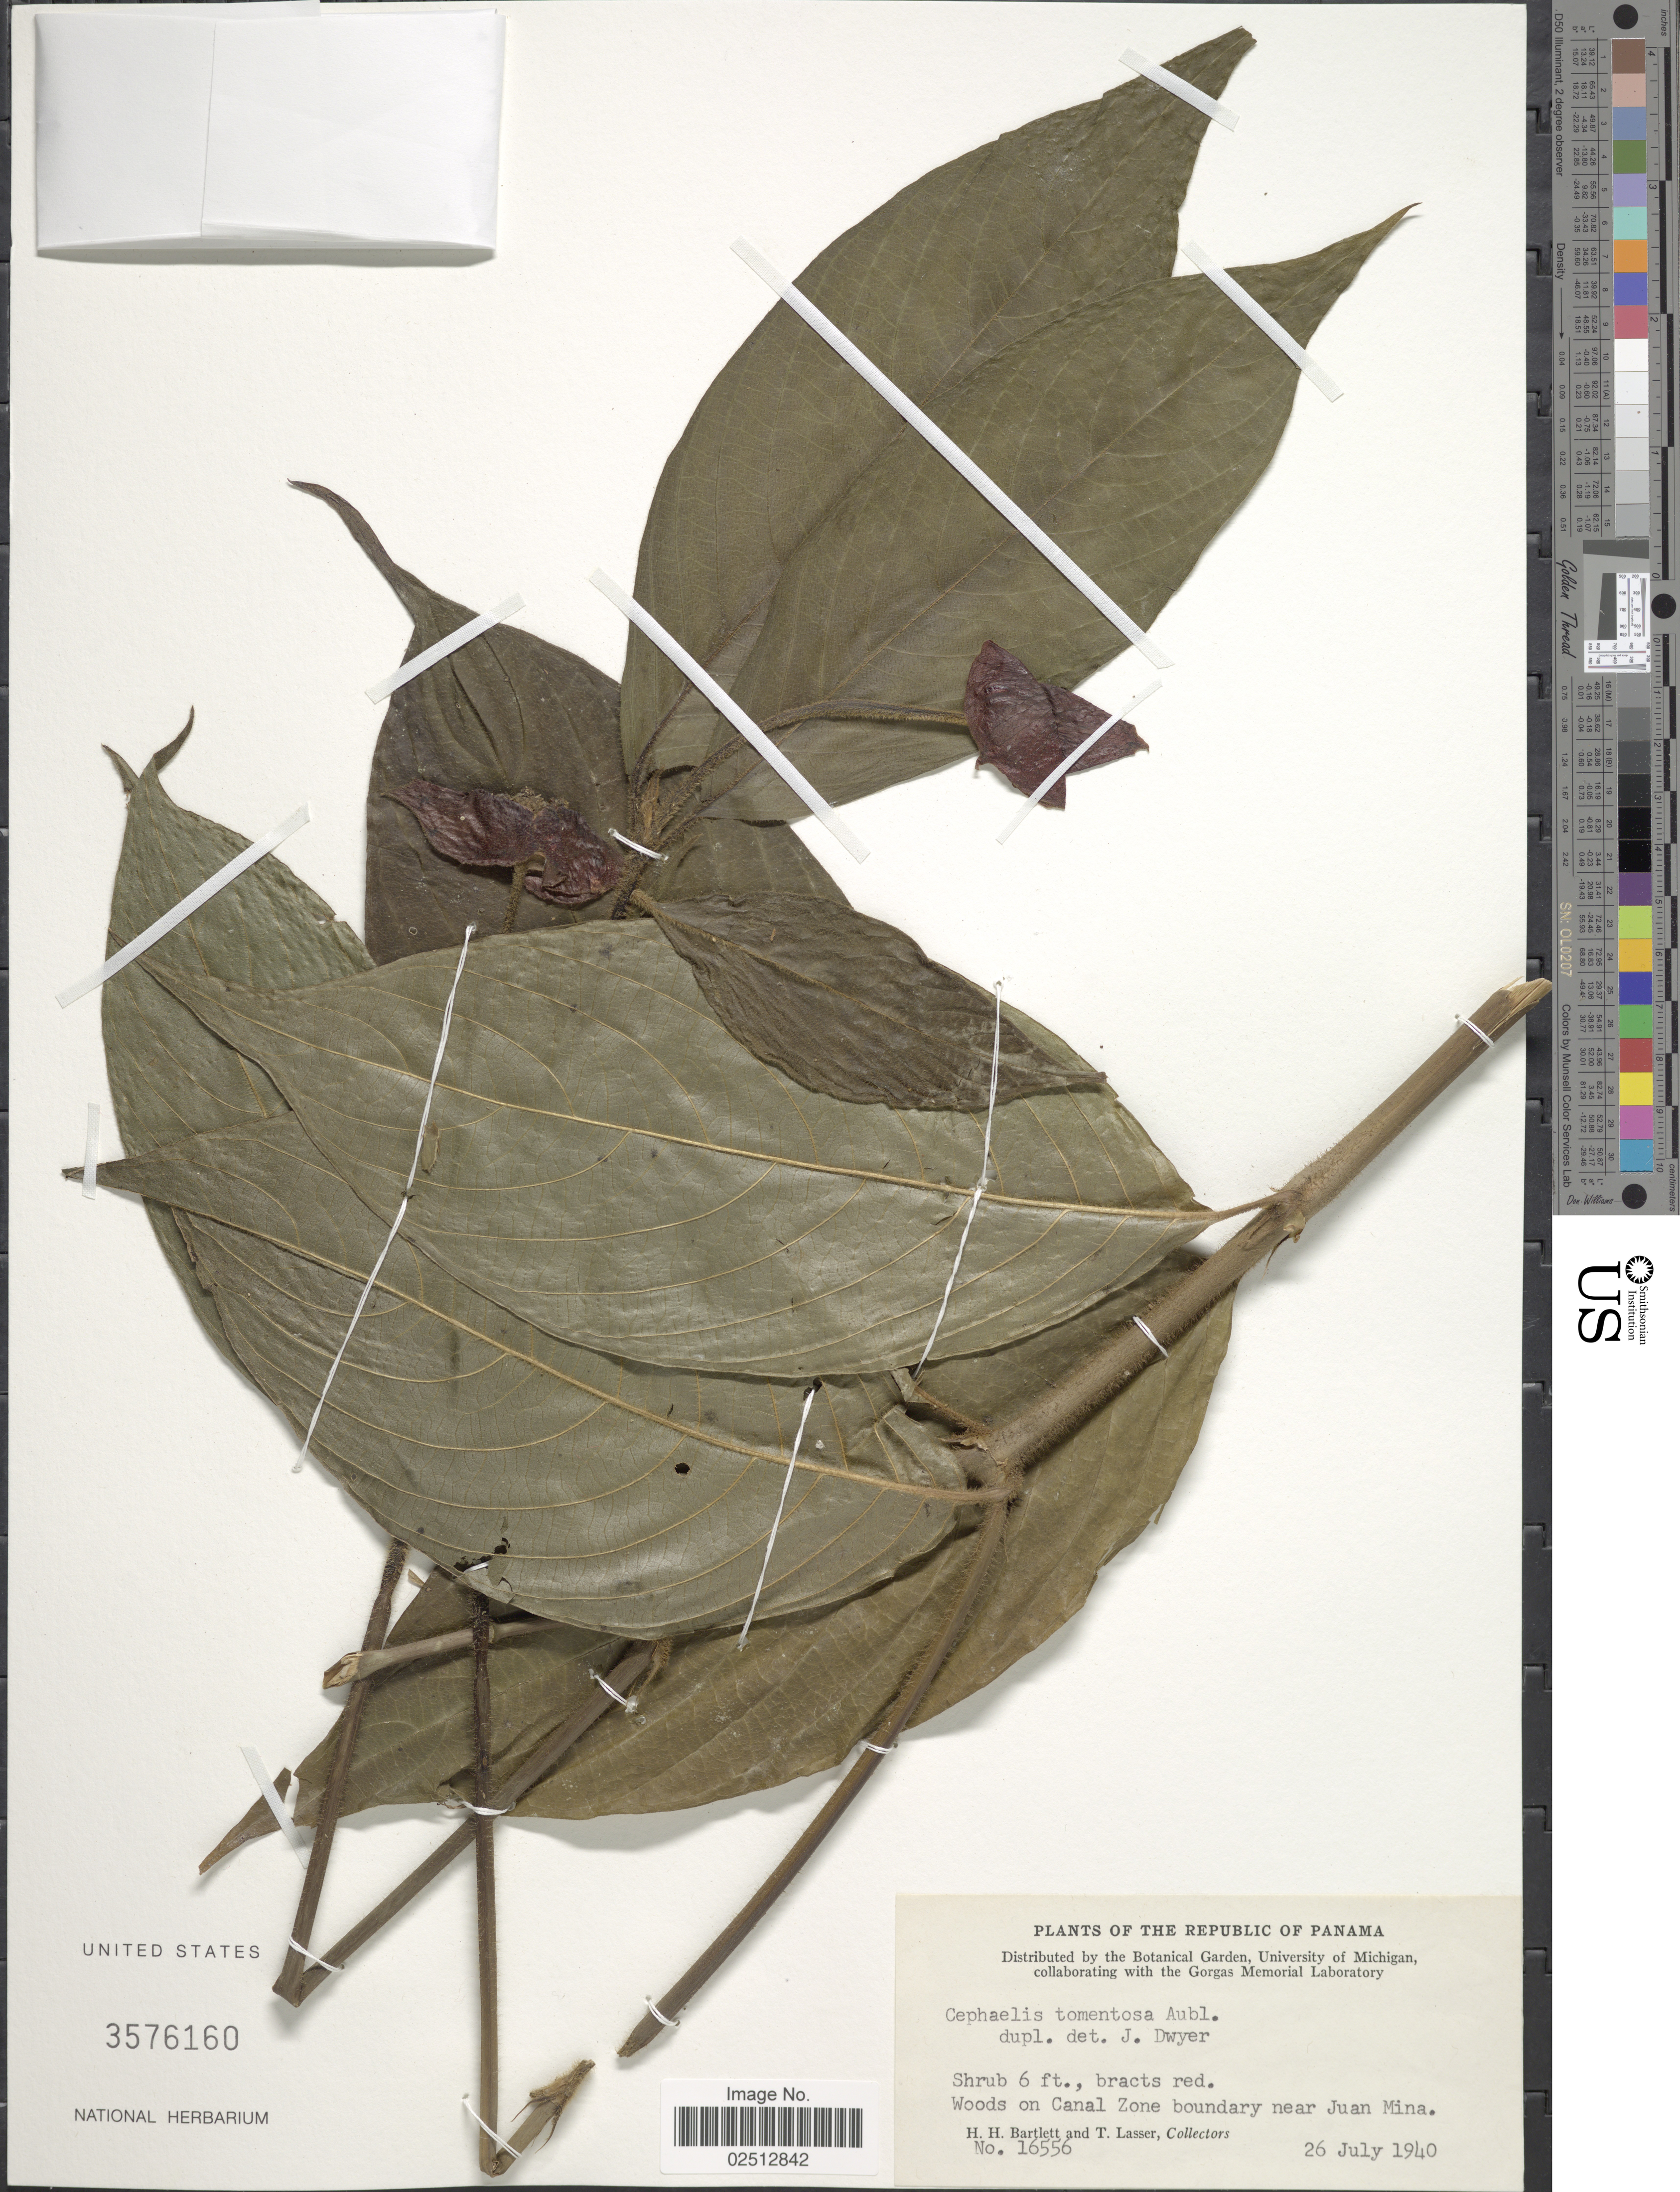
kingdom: Plantae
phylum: Tracheophyta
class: Magnoliopsida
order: Gentianales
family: Rubiaceae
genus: Psychotria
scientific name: Psychotria poeppigiana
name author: Müll. Arg.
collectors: H. H. Bartlett & T. Lasser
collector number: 16556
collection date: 1940-07-26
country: Panama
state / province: Colón / Panamá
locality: Woods on Canal Zone boundary near Juan Mina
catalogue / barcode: US 3576160